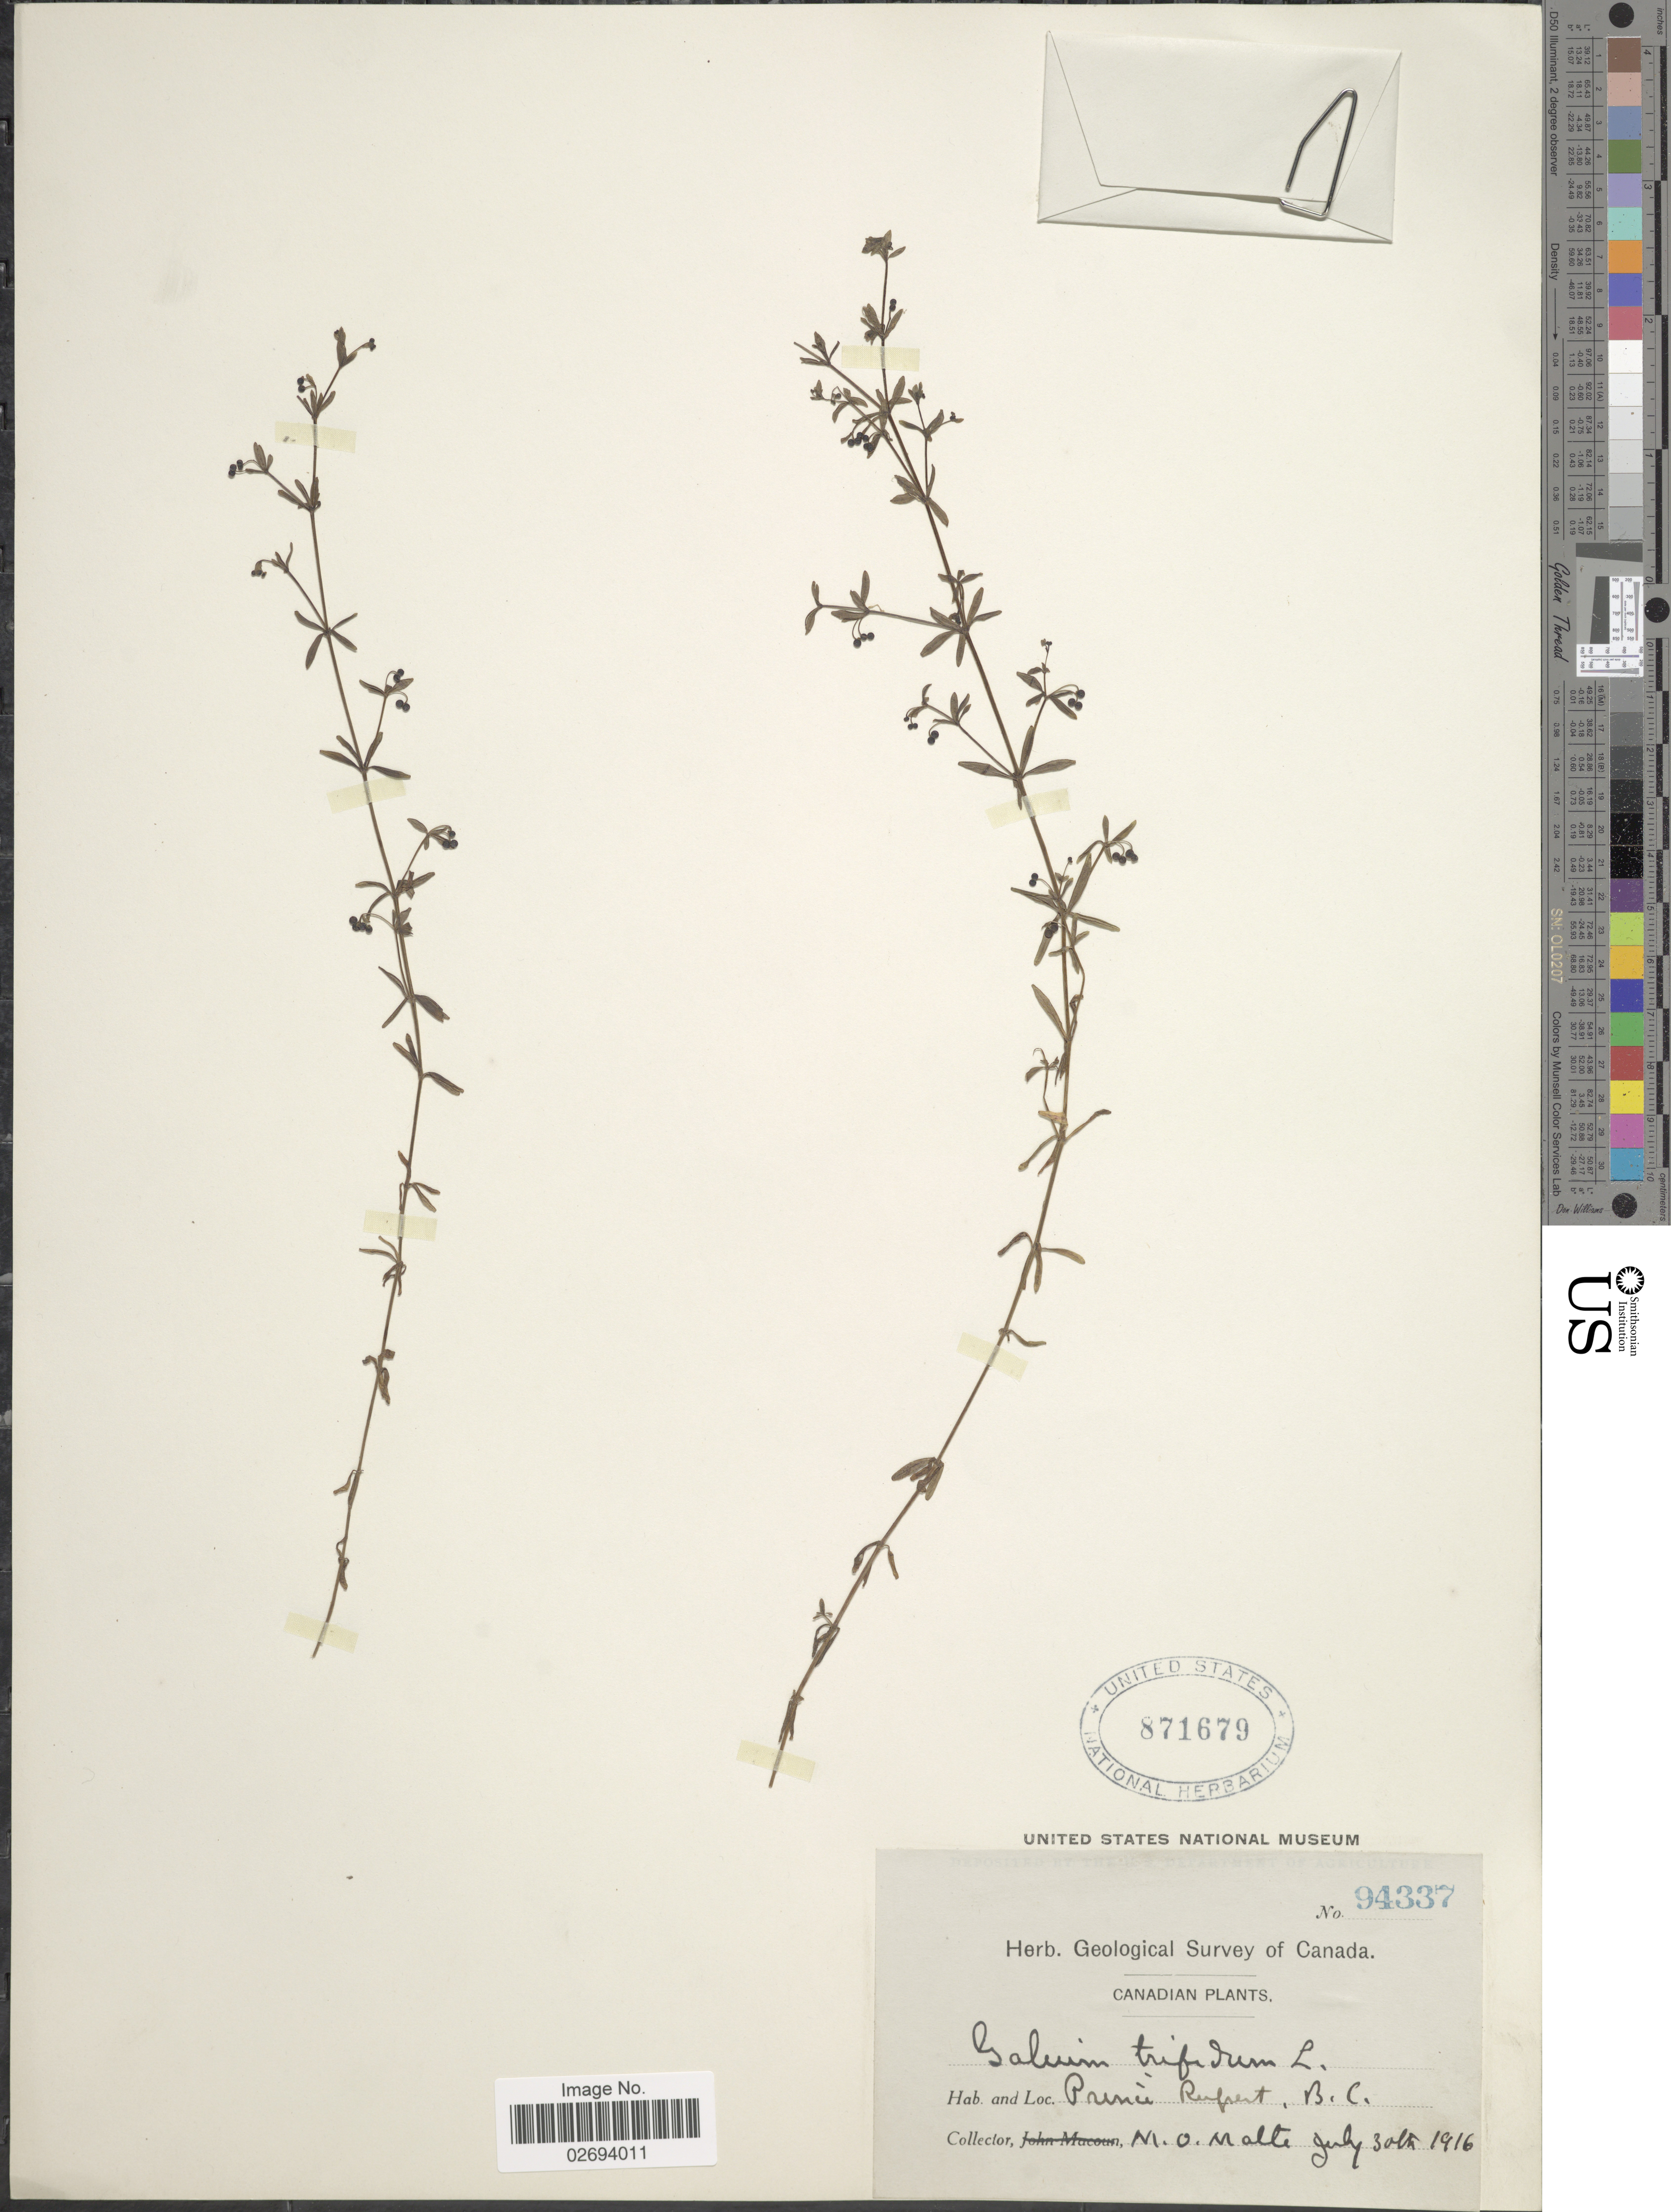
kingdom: Plantae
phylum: Tracheophyta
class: Magnoliopsida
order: Gentianales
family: Rubiaceae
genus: Galium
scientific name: Galium trifidum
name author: L.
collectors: M. O. Malte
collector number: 94337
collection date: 1916-07-30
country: Canada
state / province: British Columbia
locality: Prince Rupert.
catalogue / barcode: US 871679